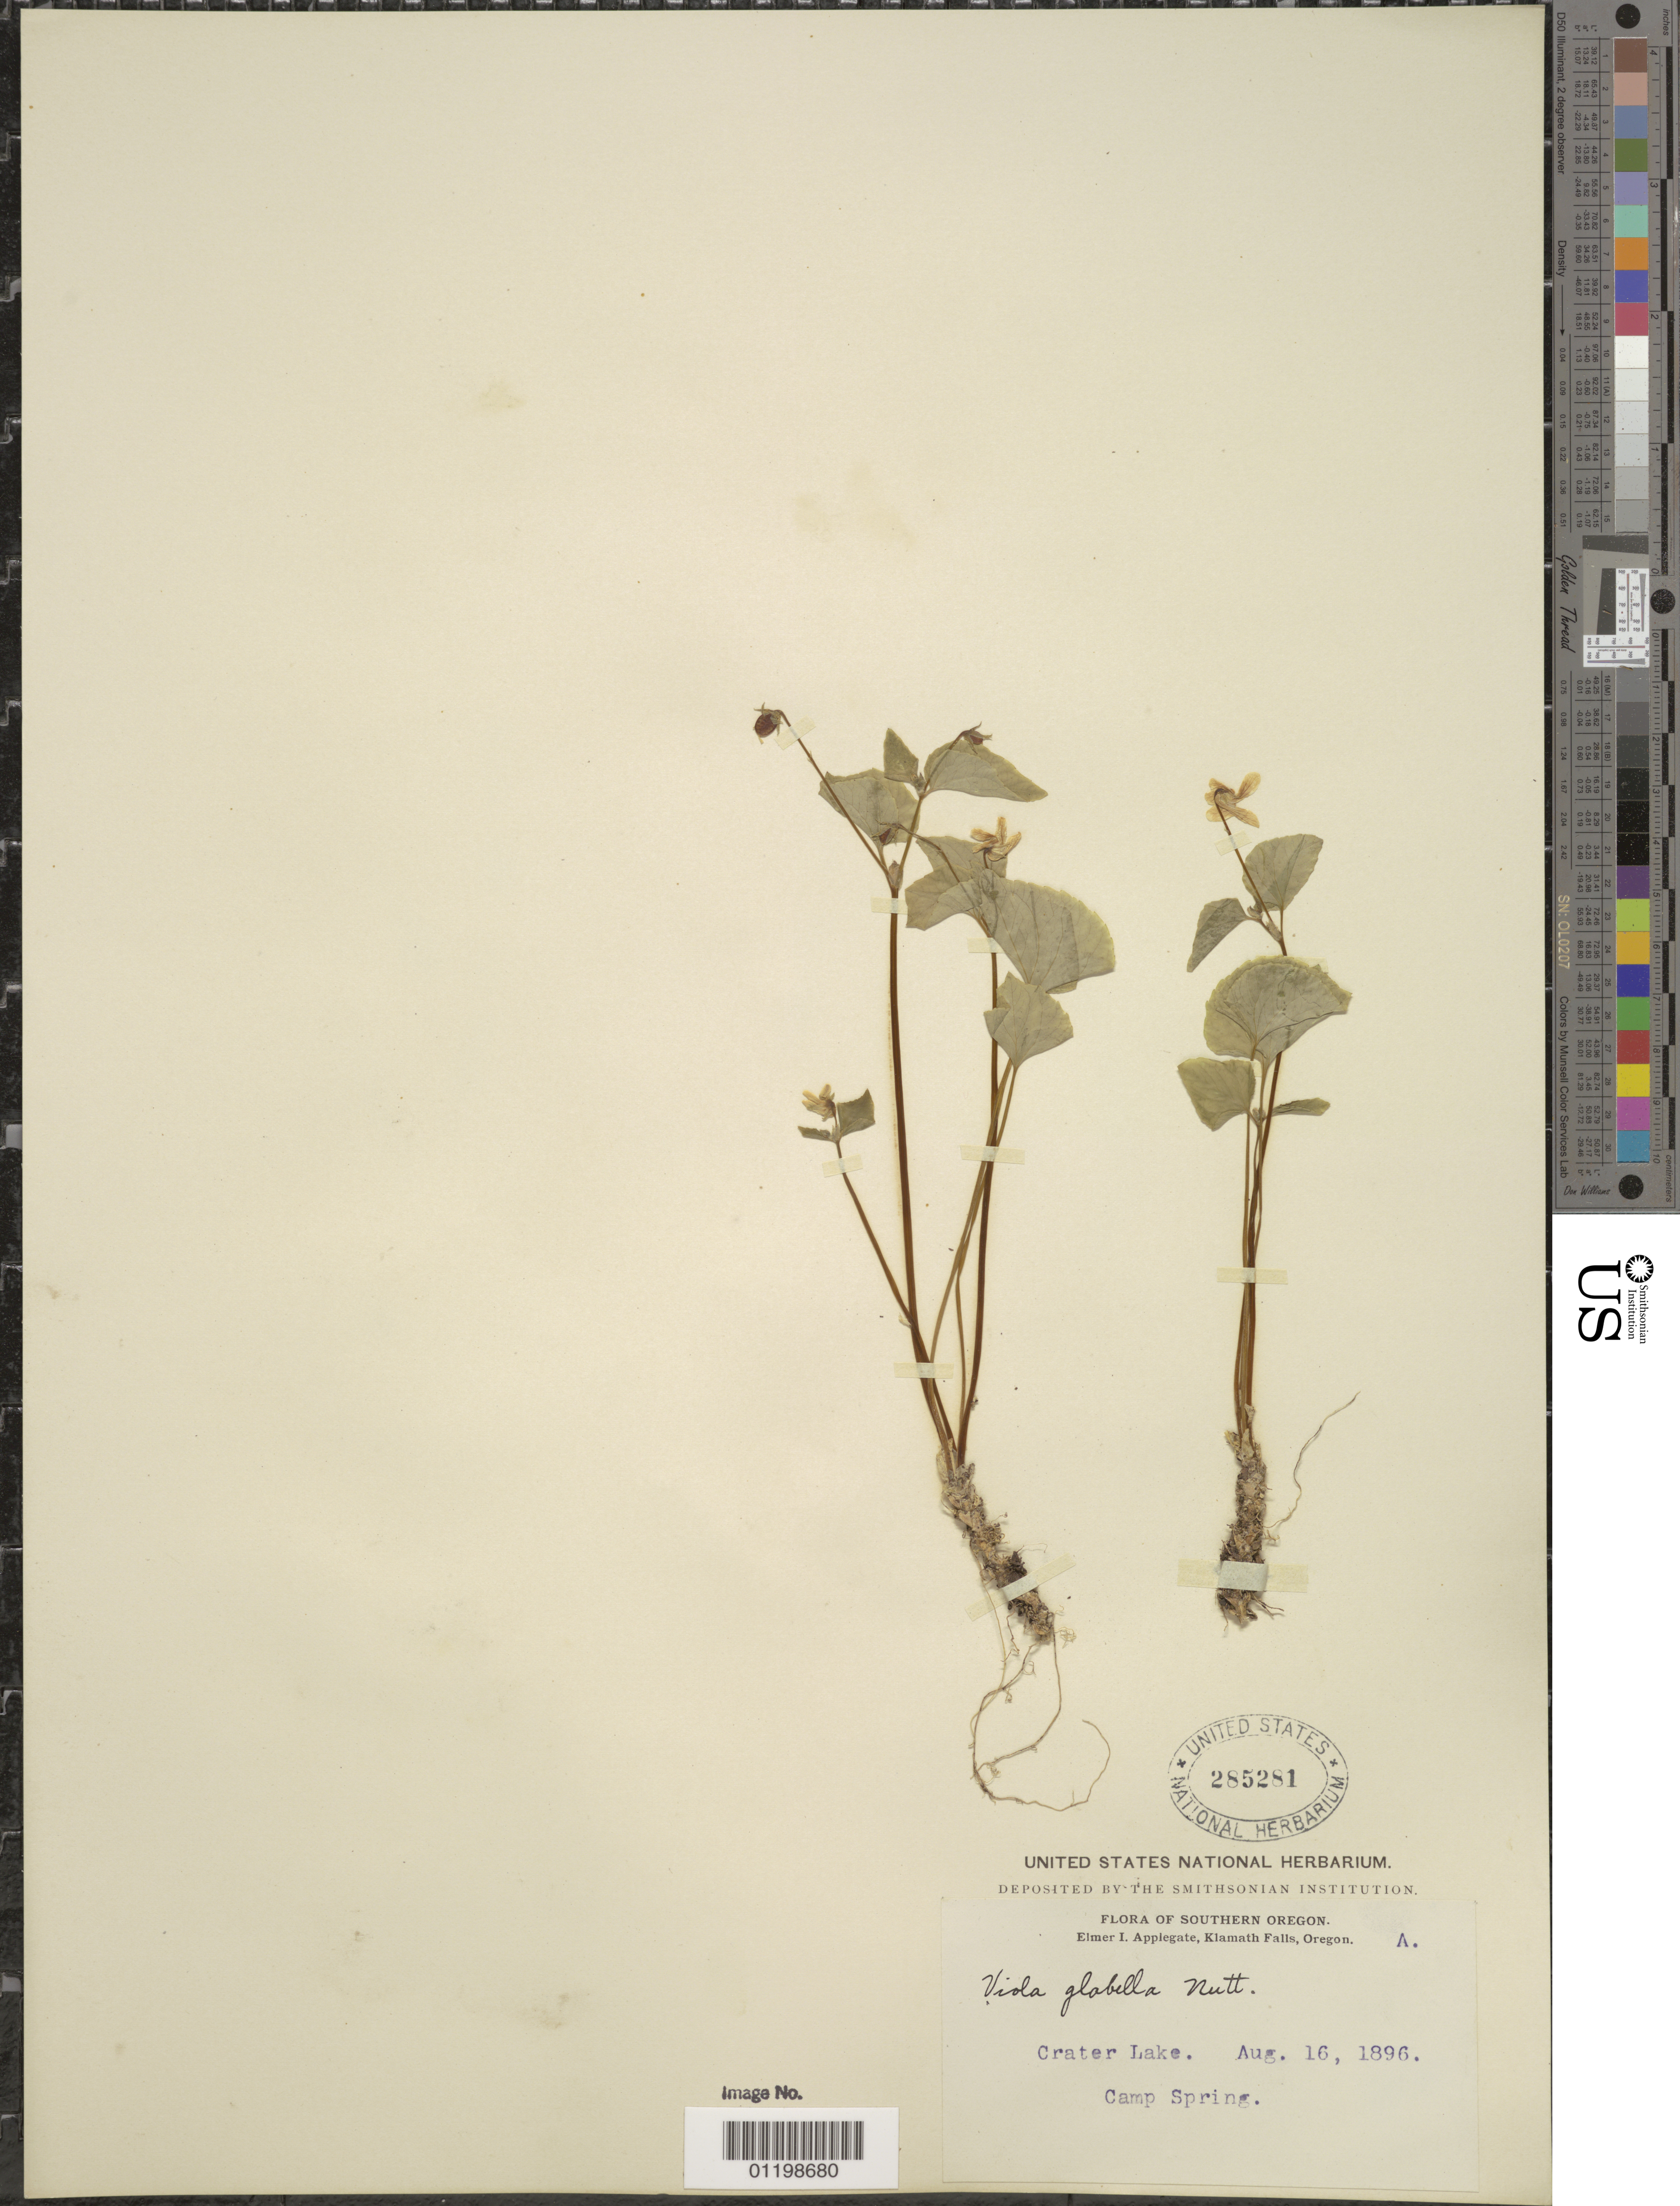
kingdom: Plantae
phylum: Tracheophyta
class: Magnoliopsida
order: Malpighiales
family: Violaceae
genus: Viola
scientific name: Viola glabella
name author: Nutt.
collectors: E. I. Applegate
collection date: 1896-08-16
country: United States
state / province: Oregon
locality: Klamath Falls, Crater Lake, Camp Spring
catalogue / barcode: US 285281